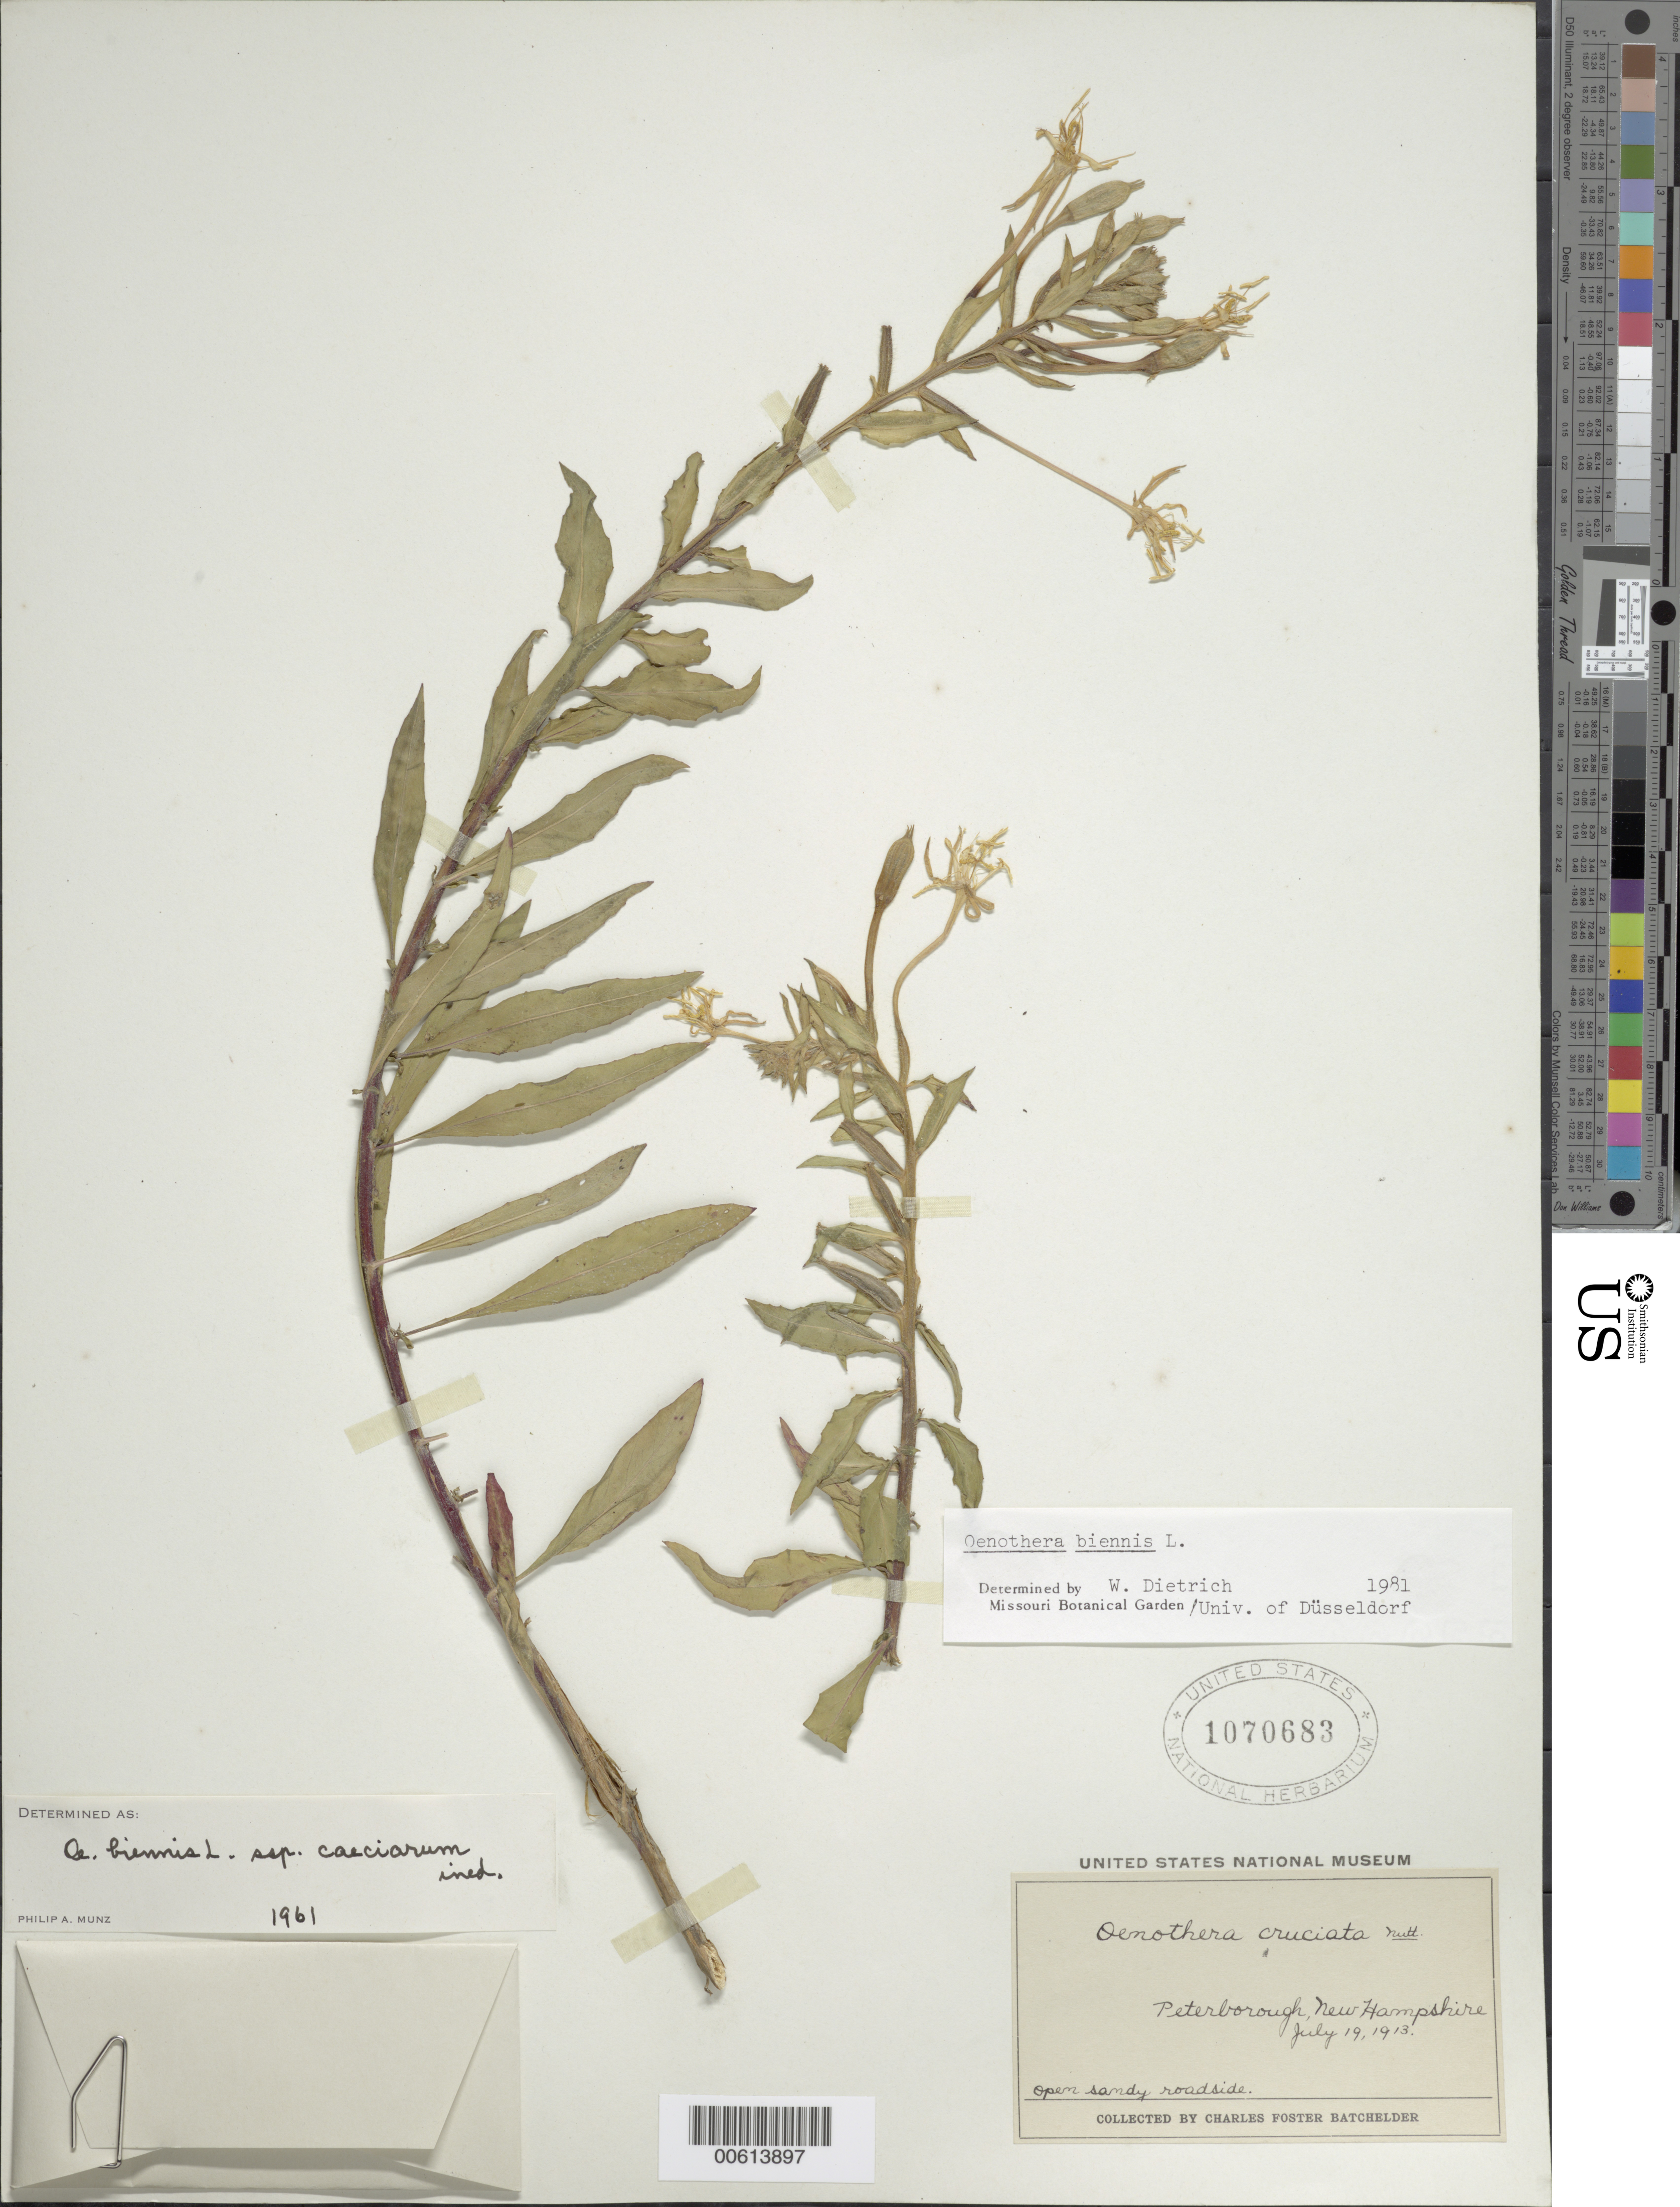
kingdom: Plantae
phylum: Tracheophyta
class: Magnoliopsida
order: Myrtales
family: Onagraceae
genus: Oenothera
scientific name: Oenothera biennis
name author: L.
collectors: C. Batchelder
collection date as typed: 19 Jul 1913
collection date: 1913-07-19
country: United States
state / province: New Hampshire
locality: Peterborough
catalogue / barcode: US 1070683